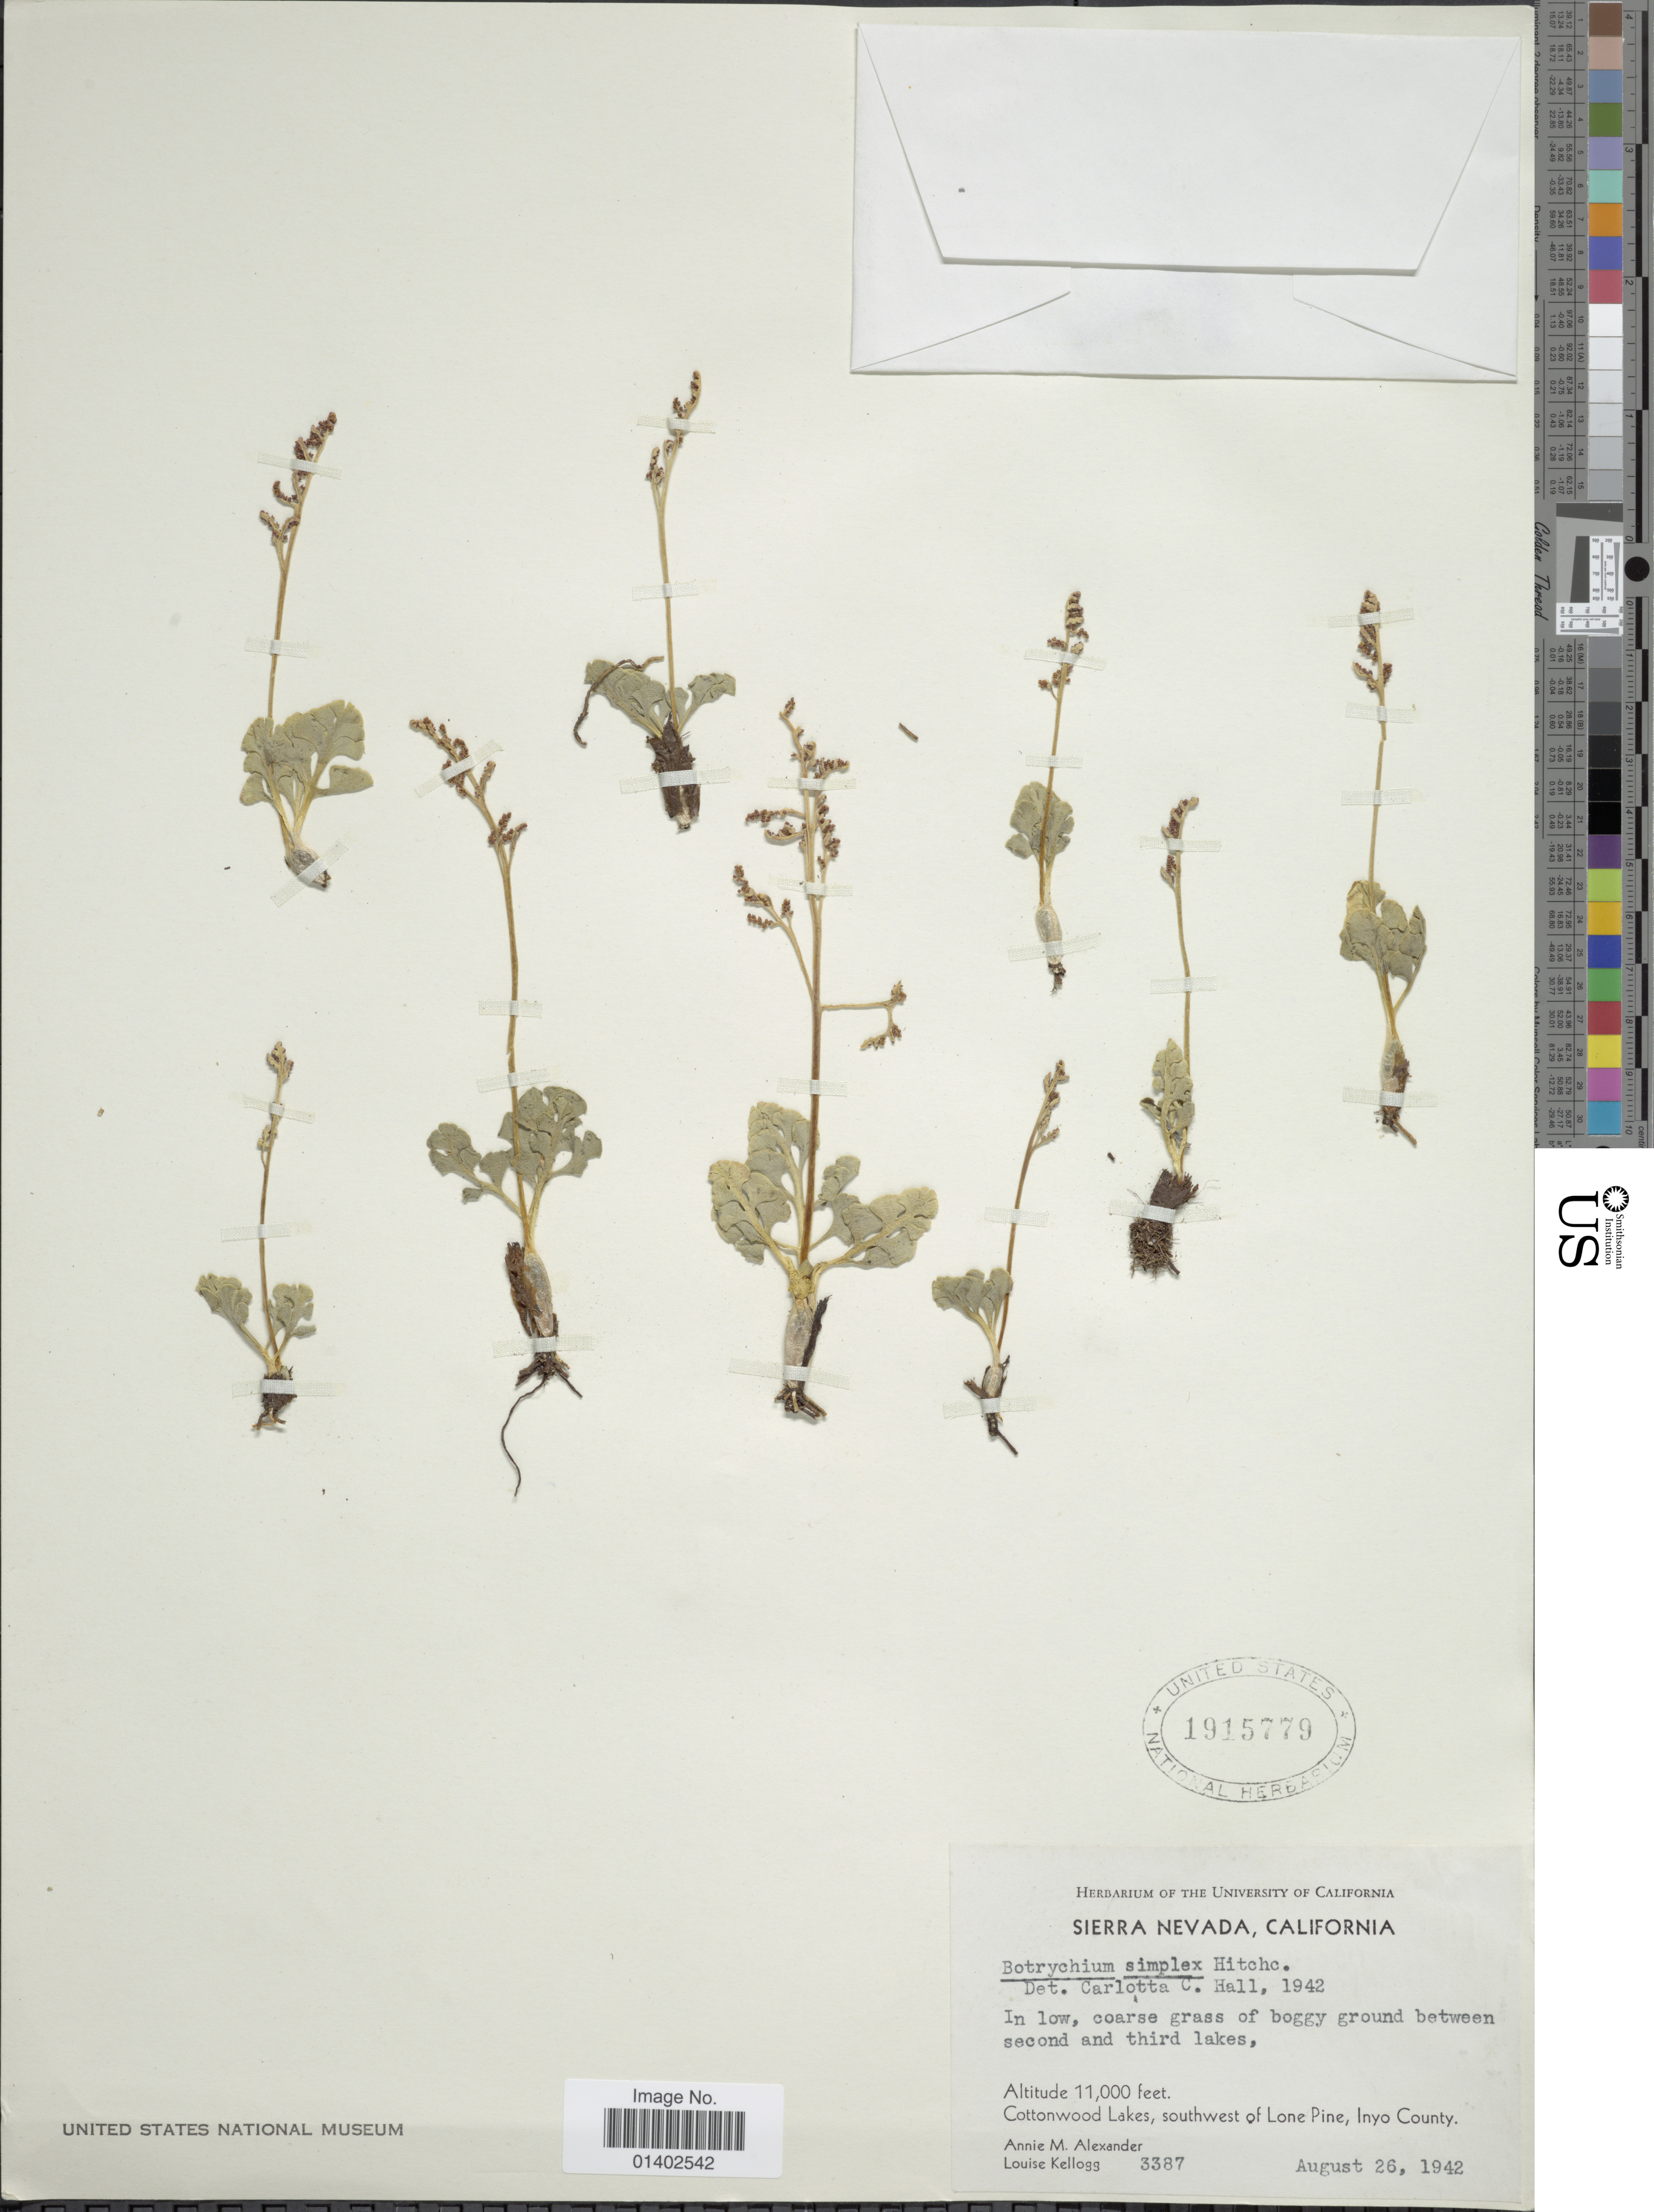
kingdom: Plantae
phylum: Tracheophyta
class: Polypodiopsida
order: Ophioglossales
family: Ophioglossaceae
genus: Botrychium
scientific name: Botrychium simplex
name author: E. Hitchc.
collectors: A. M. Alexander & L. Kellogg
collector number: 3387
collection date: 1942-08-26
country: United States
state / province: California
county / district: Inyo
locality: Sierra Nevada, coarse grass of boggy ground between second and third lakes, Cottonwood Lakes, southwest of Lone Pine, Inyo County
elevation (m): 3353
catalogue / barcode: US 1915779